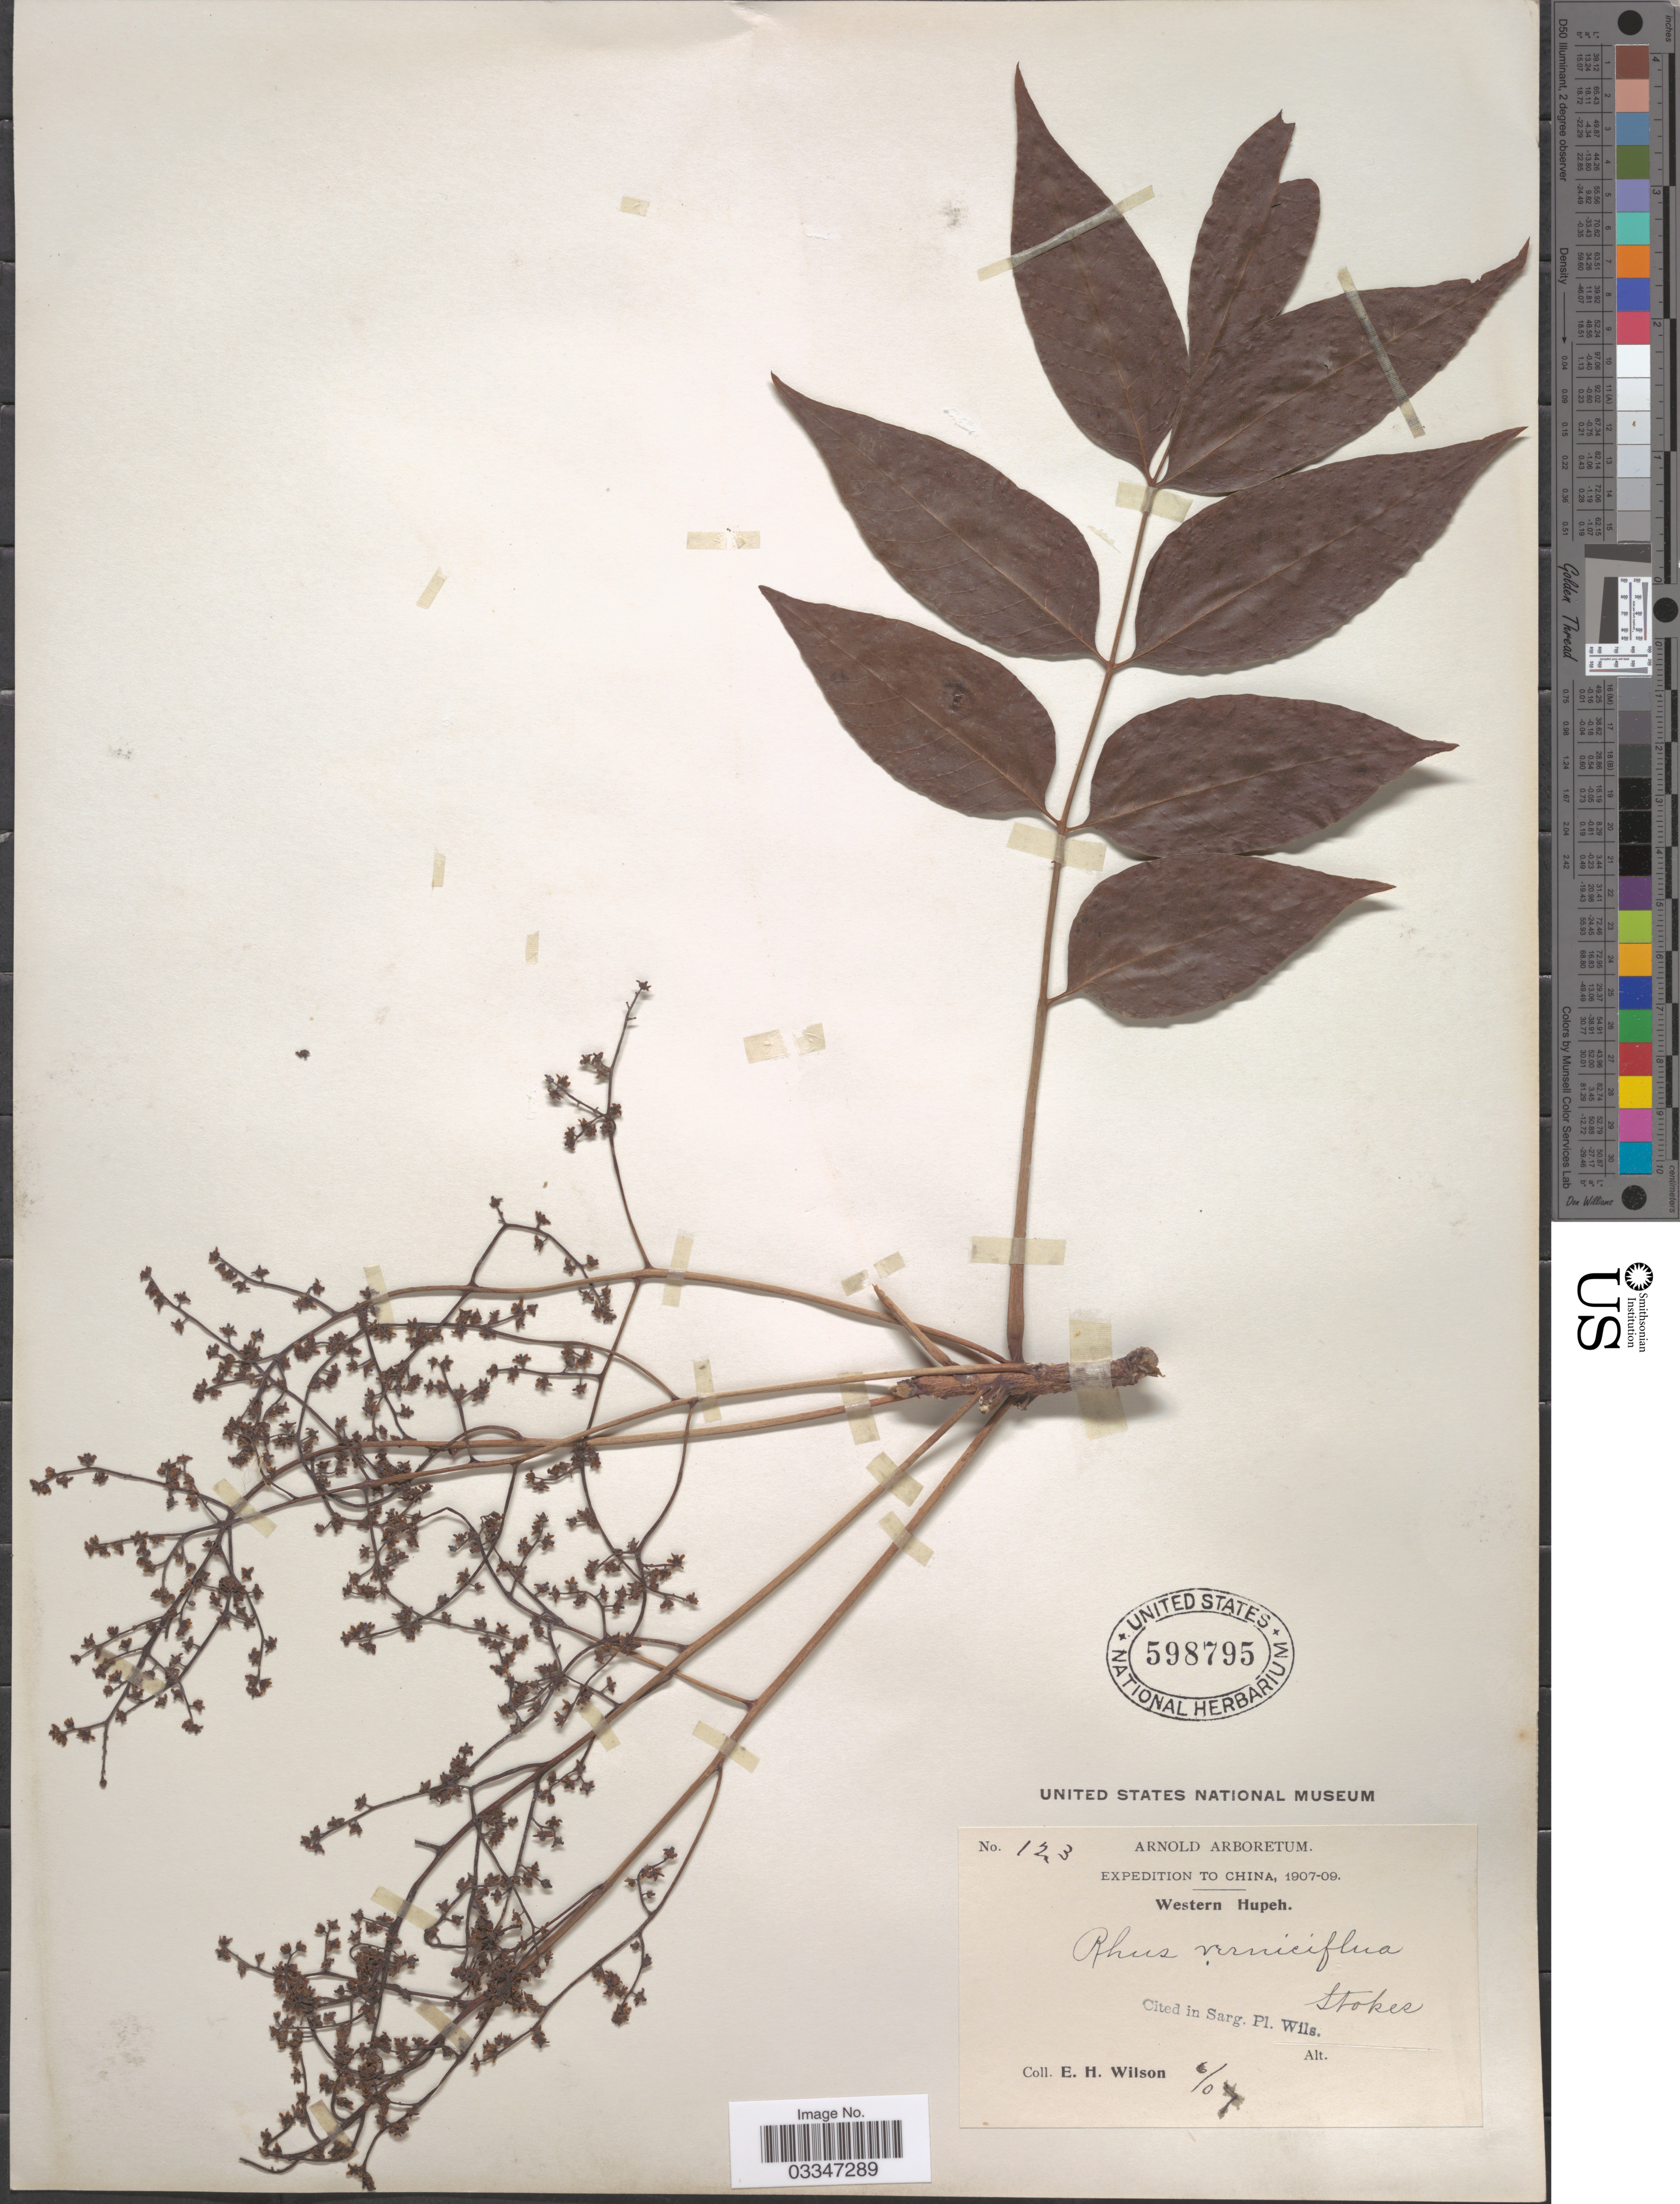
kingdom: Plantae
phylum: Tracheophyta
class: Magnoliopsida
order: Sapindales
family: Anacardiaceae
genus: Rhus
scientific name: Rhus verniciflua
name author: Stokes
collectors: E. Wilson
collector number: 123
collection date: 1907-06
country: China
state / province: Hubei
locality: Western Hupeh.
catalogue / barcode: US 598795